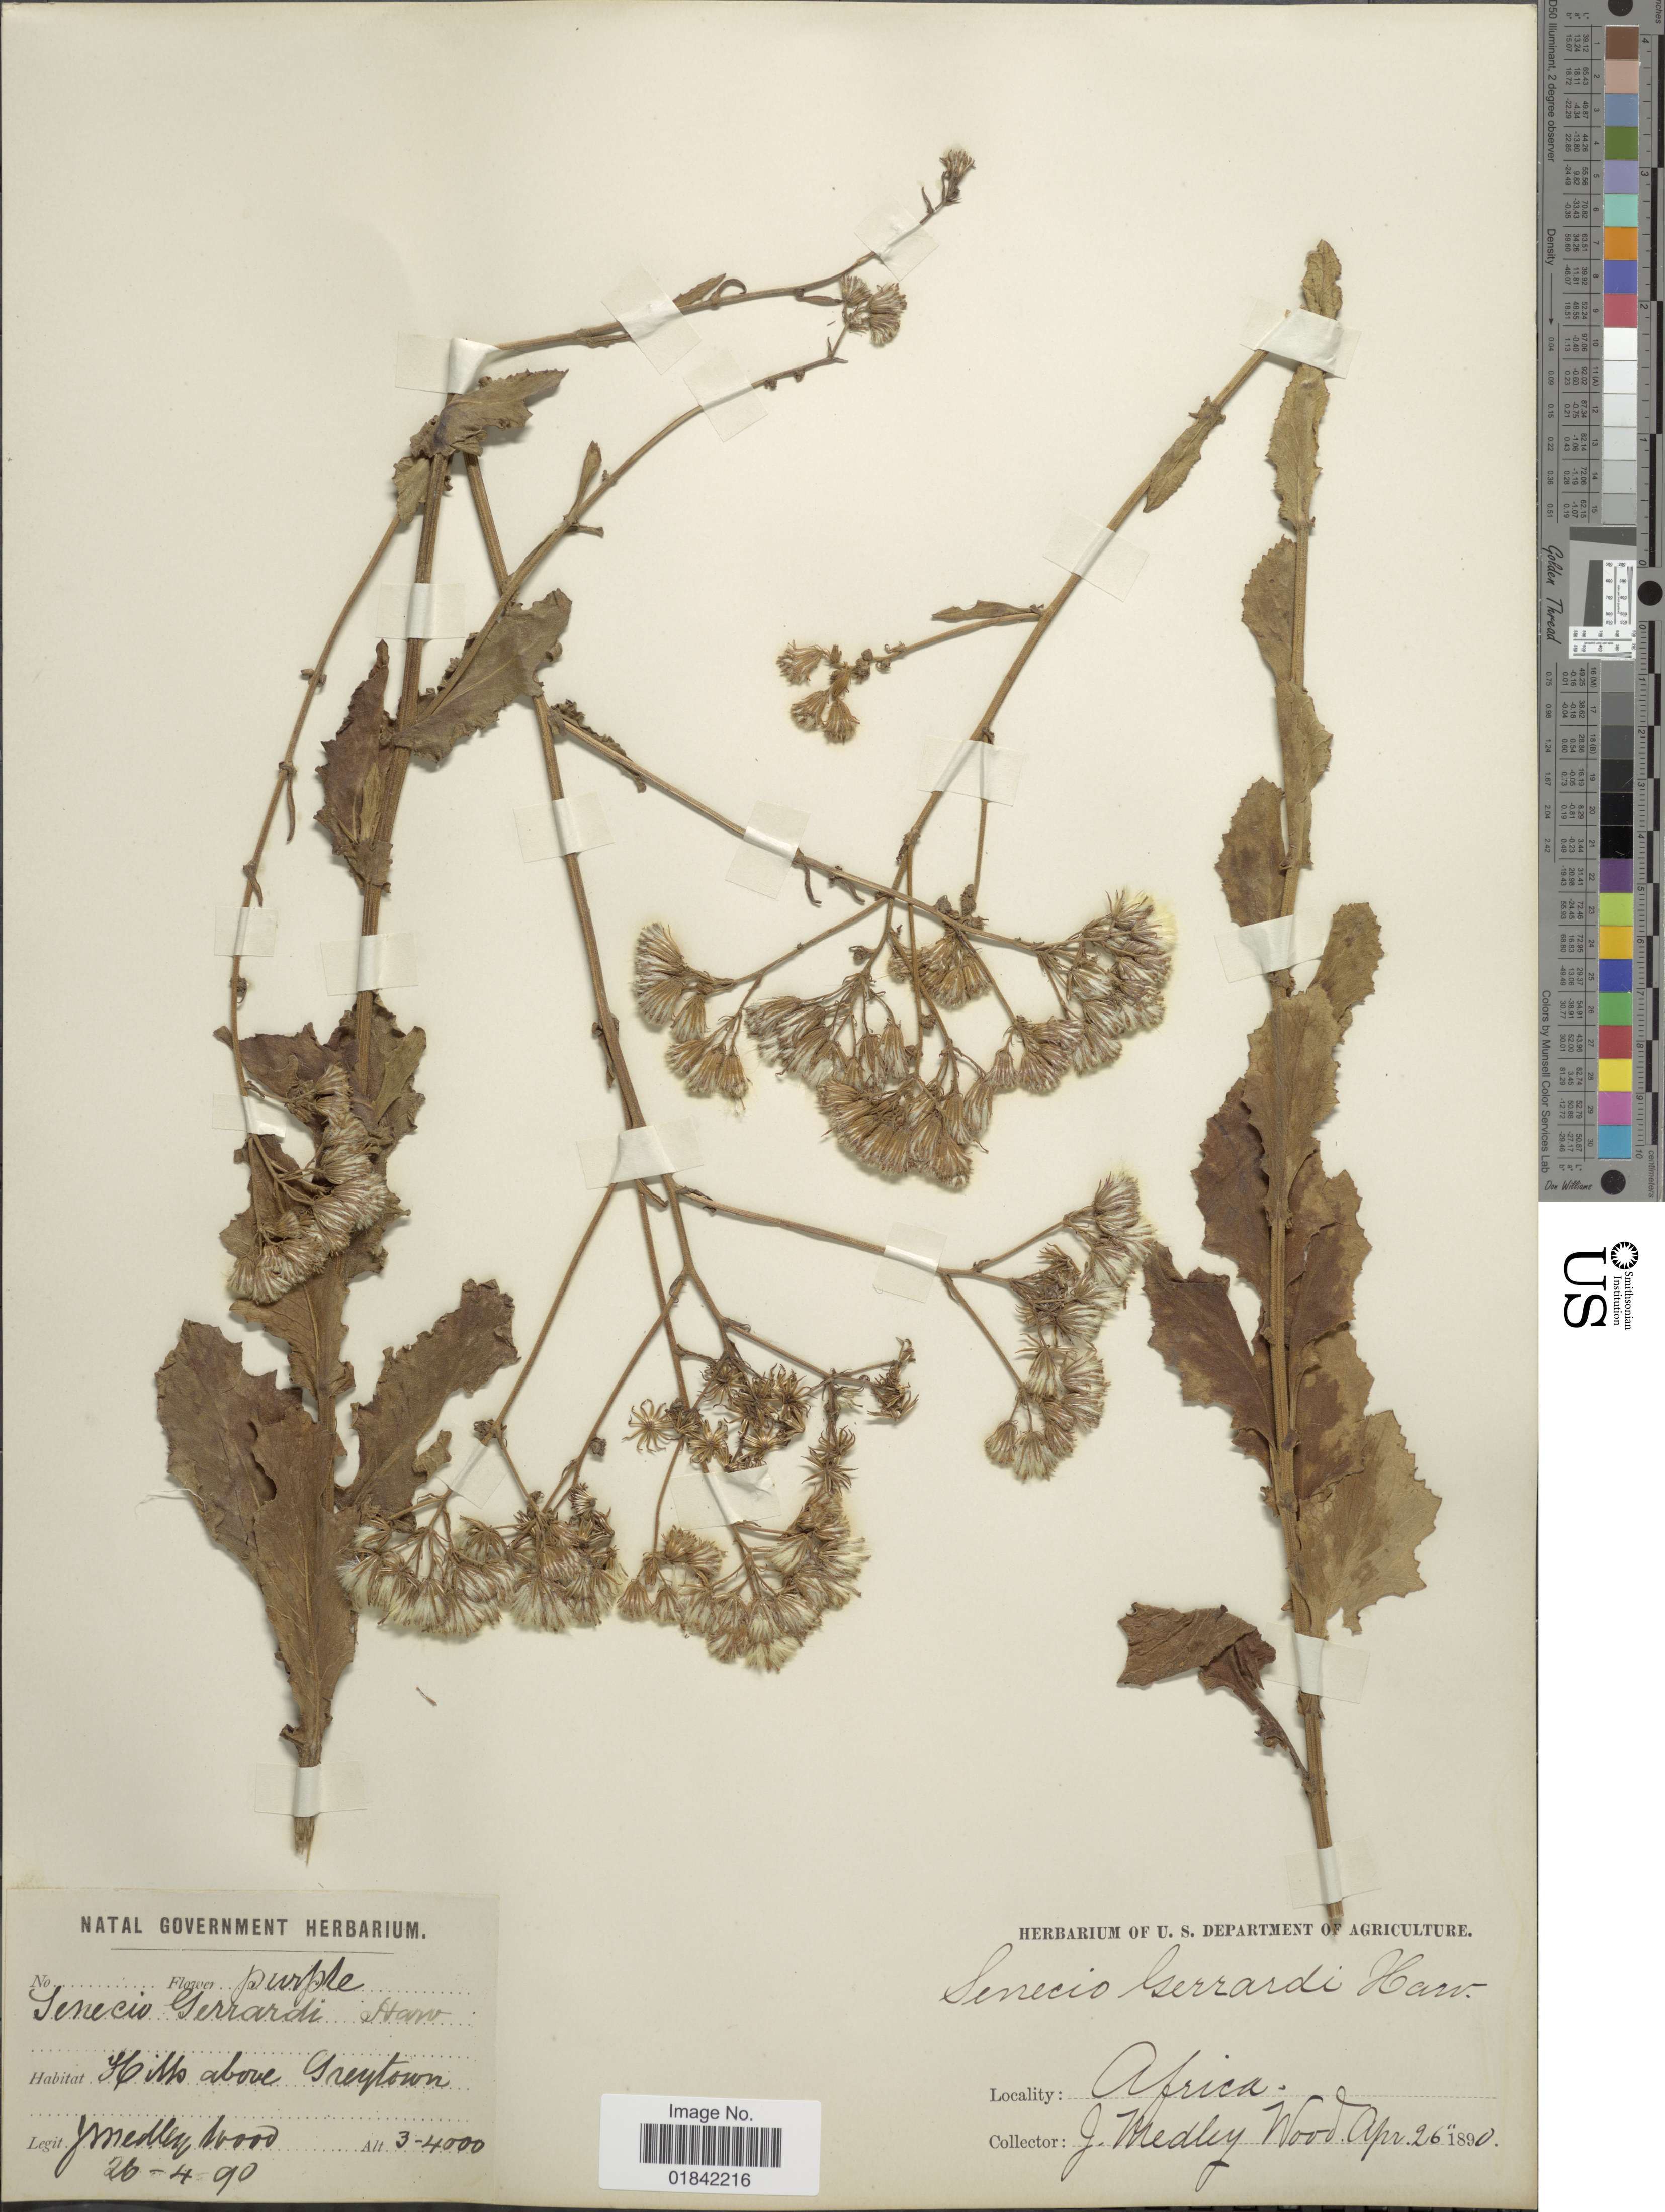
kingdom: Plantae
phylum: Tracheophyta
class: Magnoliopsida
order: Asterales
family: Asteraceae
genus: Senecio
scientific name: Senecio gerardi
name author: Harv.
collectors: J. M. Wood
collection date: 1890-04-26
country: South Africa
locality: Africa, Hills above Greytown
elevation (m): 3000